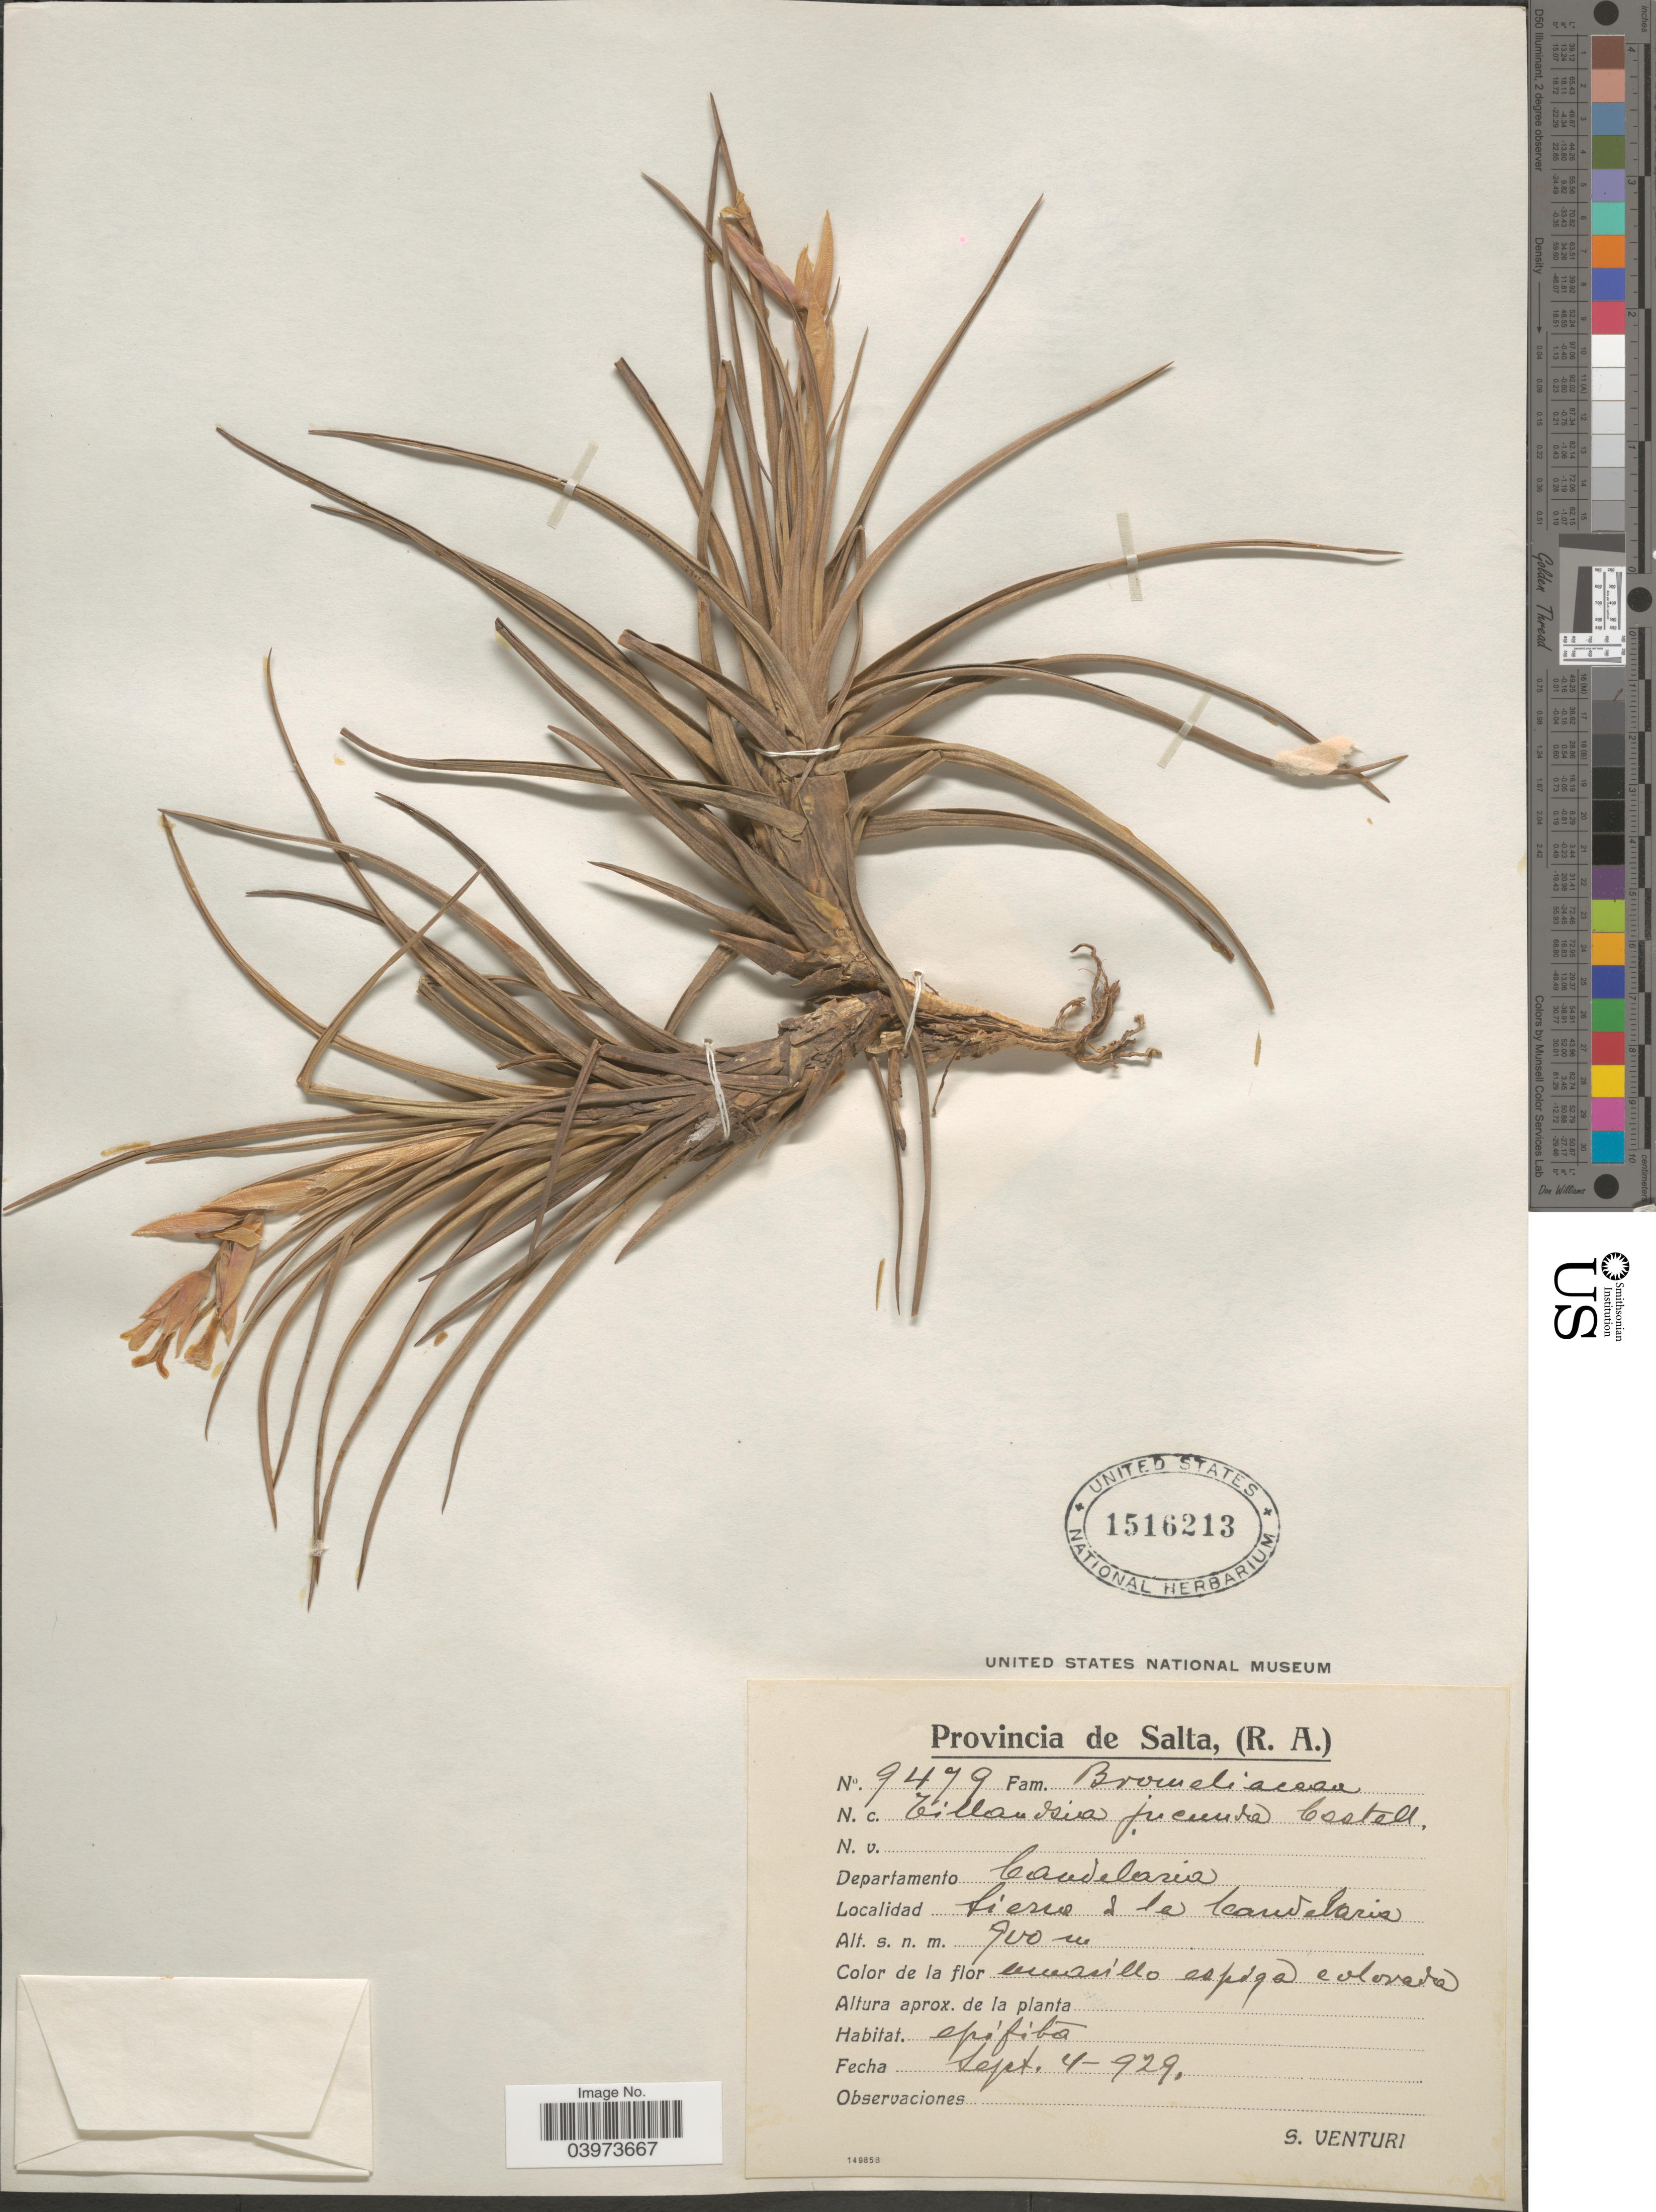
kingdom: Plantae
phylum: Tracheophyta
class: Liliopsida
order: Poales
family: Bromeliaceae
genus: Tillandsia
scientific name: Tillandsia jucunda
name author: A. Cast.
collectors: S. Venturi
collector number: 9479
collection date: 1929-09-04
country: Argentina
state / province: Salta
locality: Departamento Candelaria. Sierra de la Candelaria.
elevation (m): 900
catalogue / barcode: US 1516213